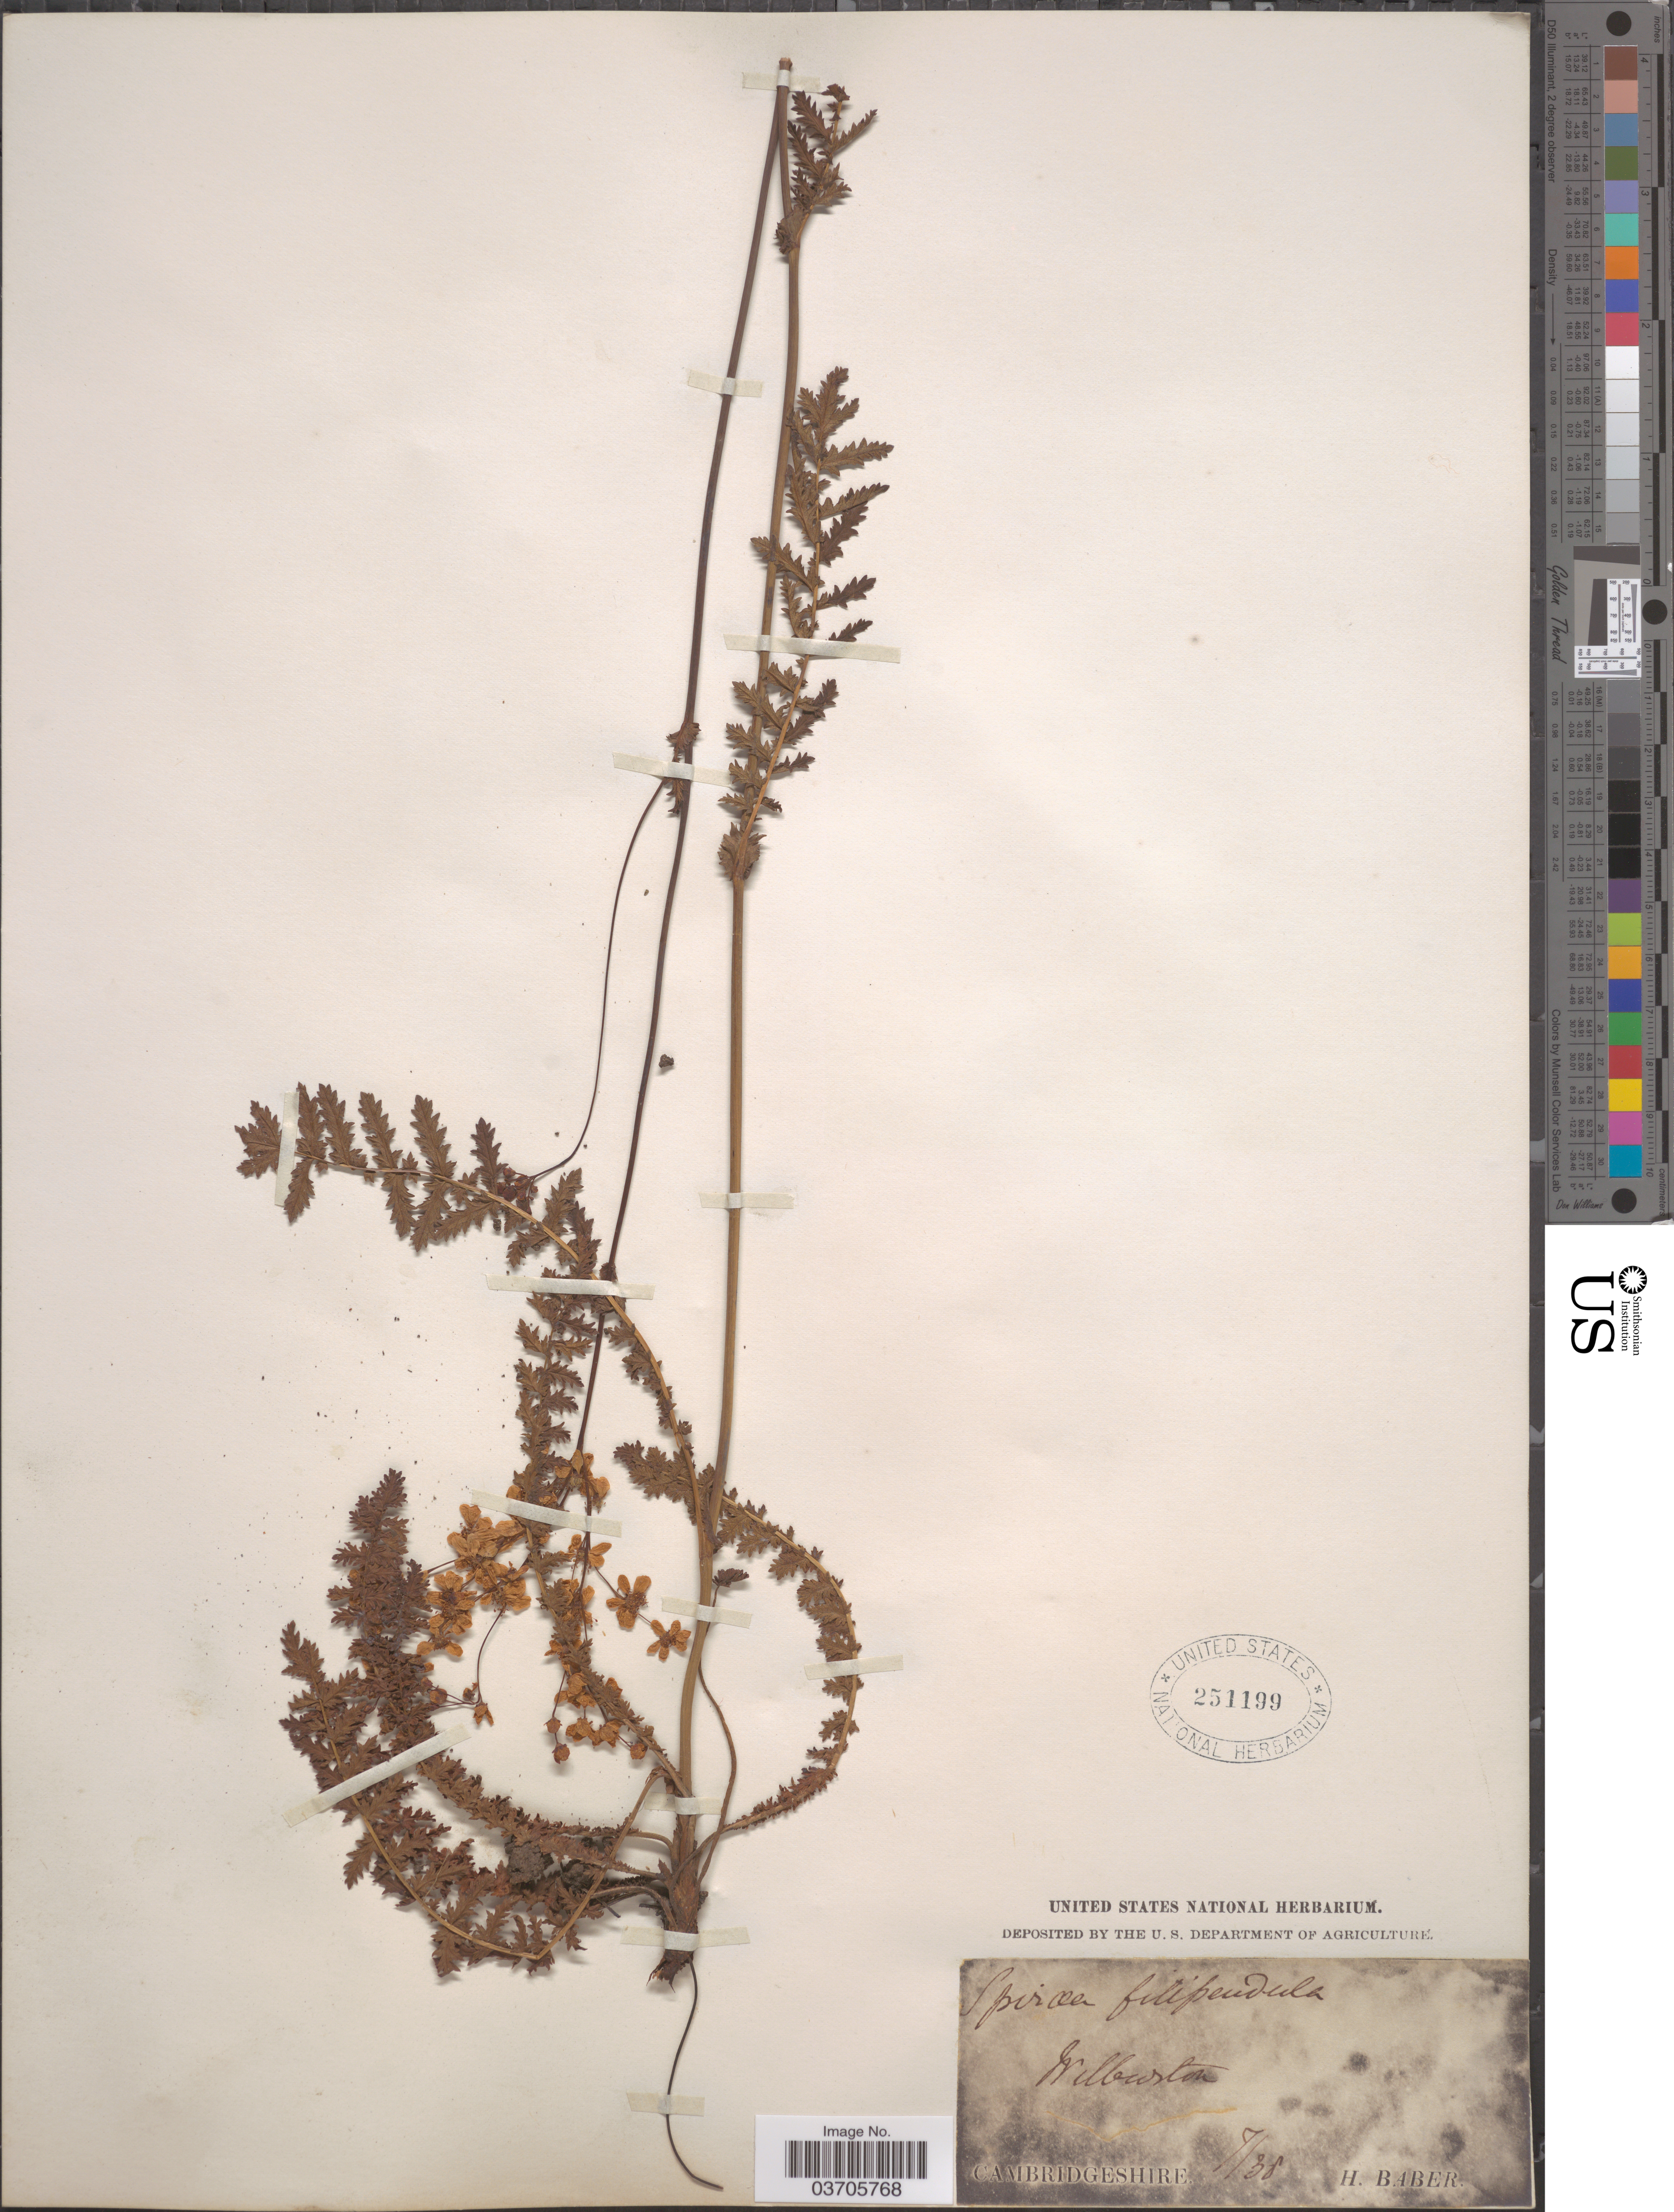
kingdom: Plantae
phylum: Tracheophyta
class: Magnoliopsida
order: Rosales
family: Rosaceae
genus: Filipendula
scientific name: Filipendula filipendula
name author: (L.) Voss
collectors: H. Baber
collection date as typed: Transcribed d/m/y: /7/38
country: United Kingdom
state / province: England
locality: Willburton Cambridgeshire.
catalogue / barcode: US 251199